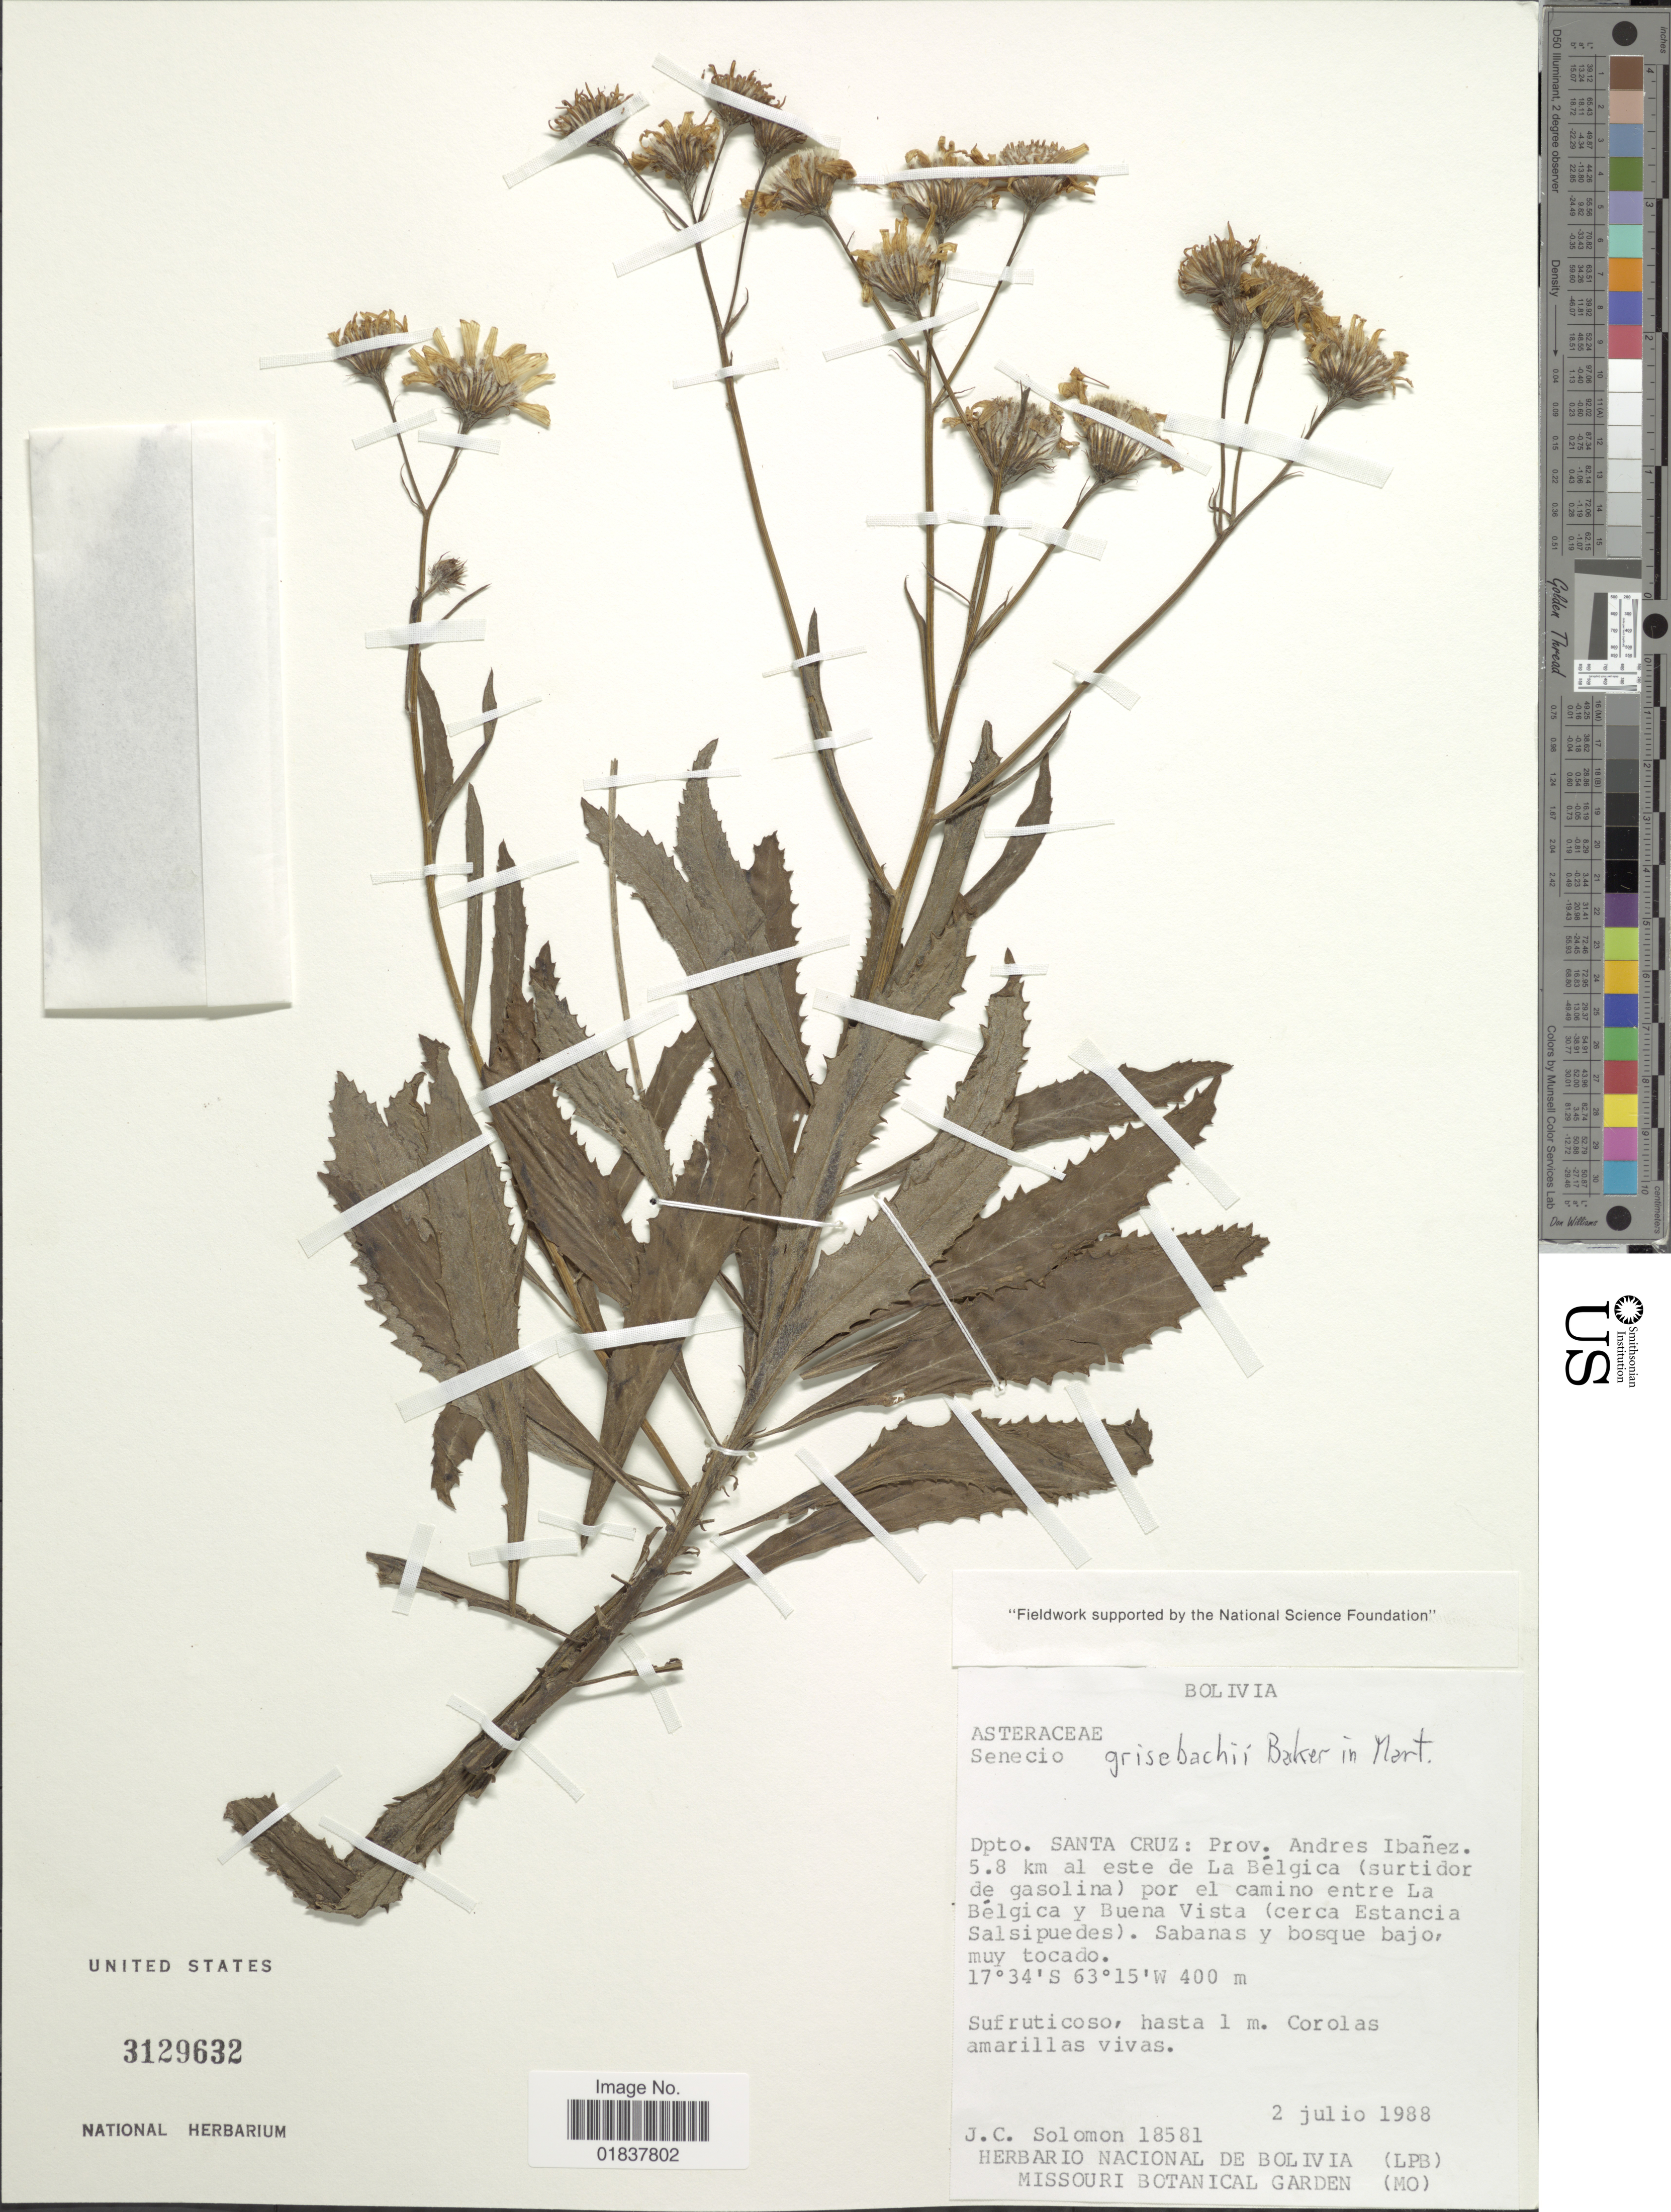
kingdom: Plantae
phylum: Tracheophyta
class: Magnoliopsida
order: Asterales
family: Asteraceae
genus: Senecio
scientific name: Senecio grisebachii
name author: Baker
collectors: J. C. Solomon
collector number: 18581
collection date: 1988-07-02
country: Bolivia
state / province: Santa Cruz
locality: Prov. Andres Ibanez, 5.8 km al este de La Belgica (surtidor de gasolina) por el camino entre La Belgica y Buena Vista (cerca Estancia Salsipuedes)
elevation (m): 400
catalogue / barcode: US 3129632